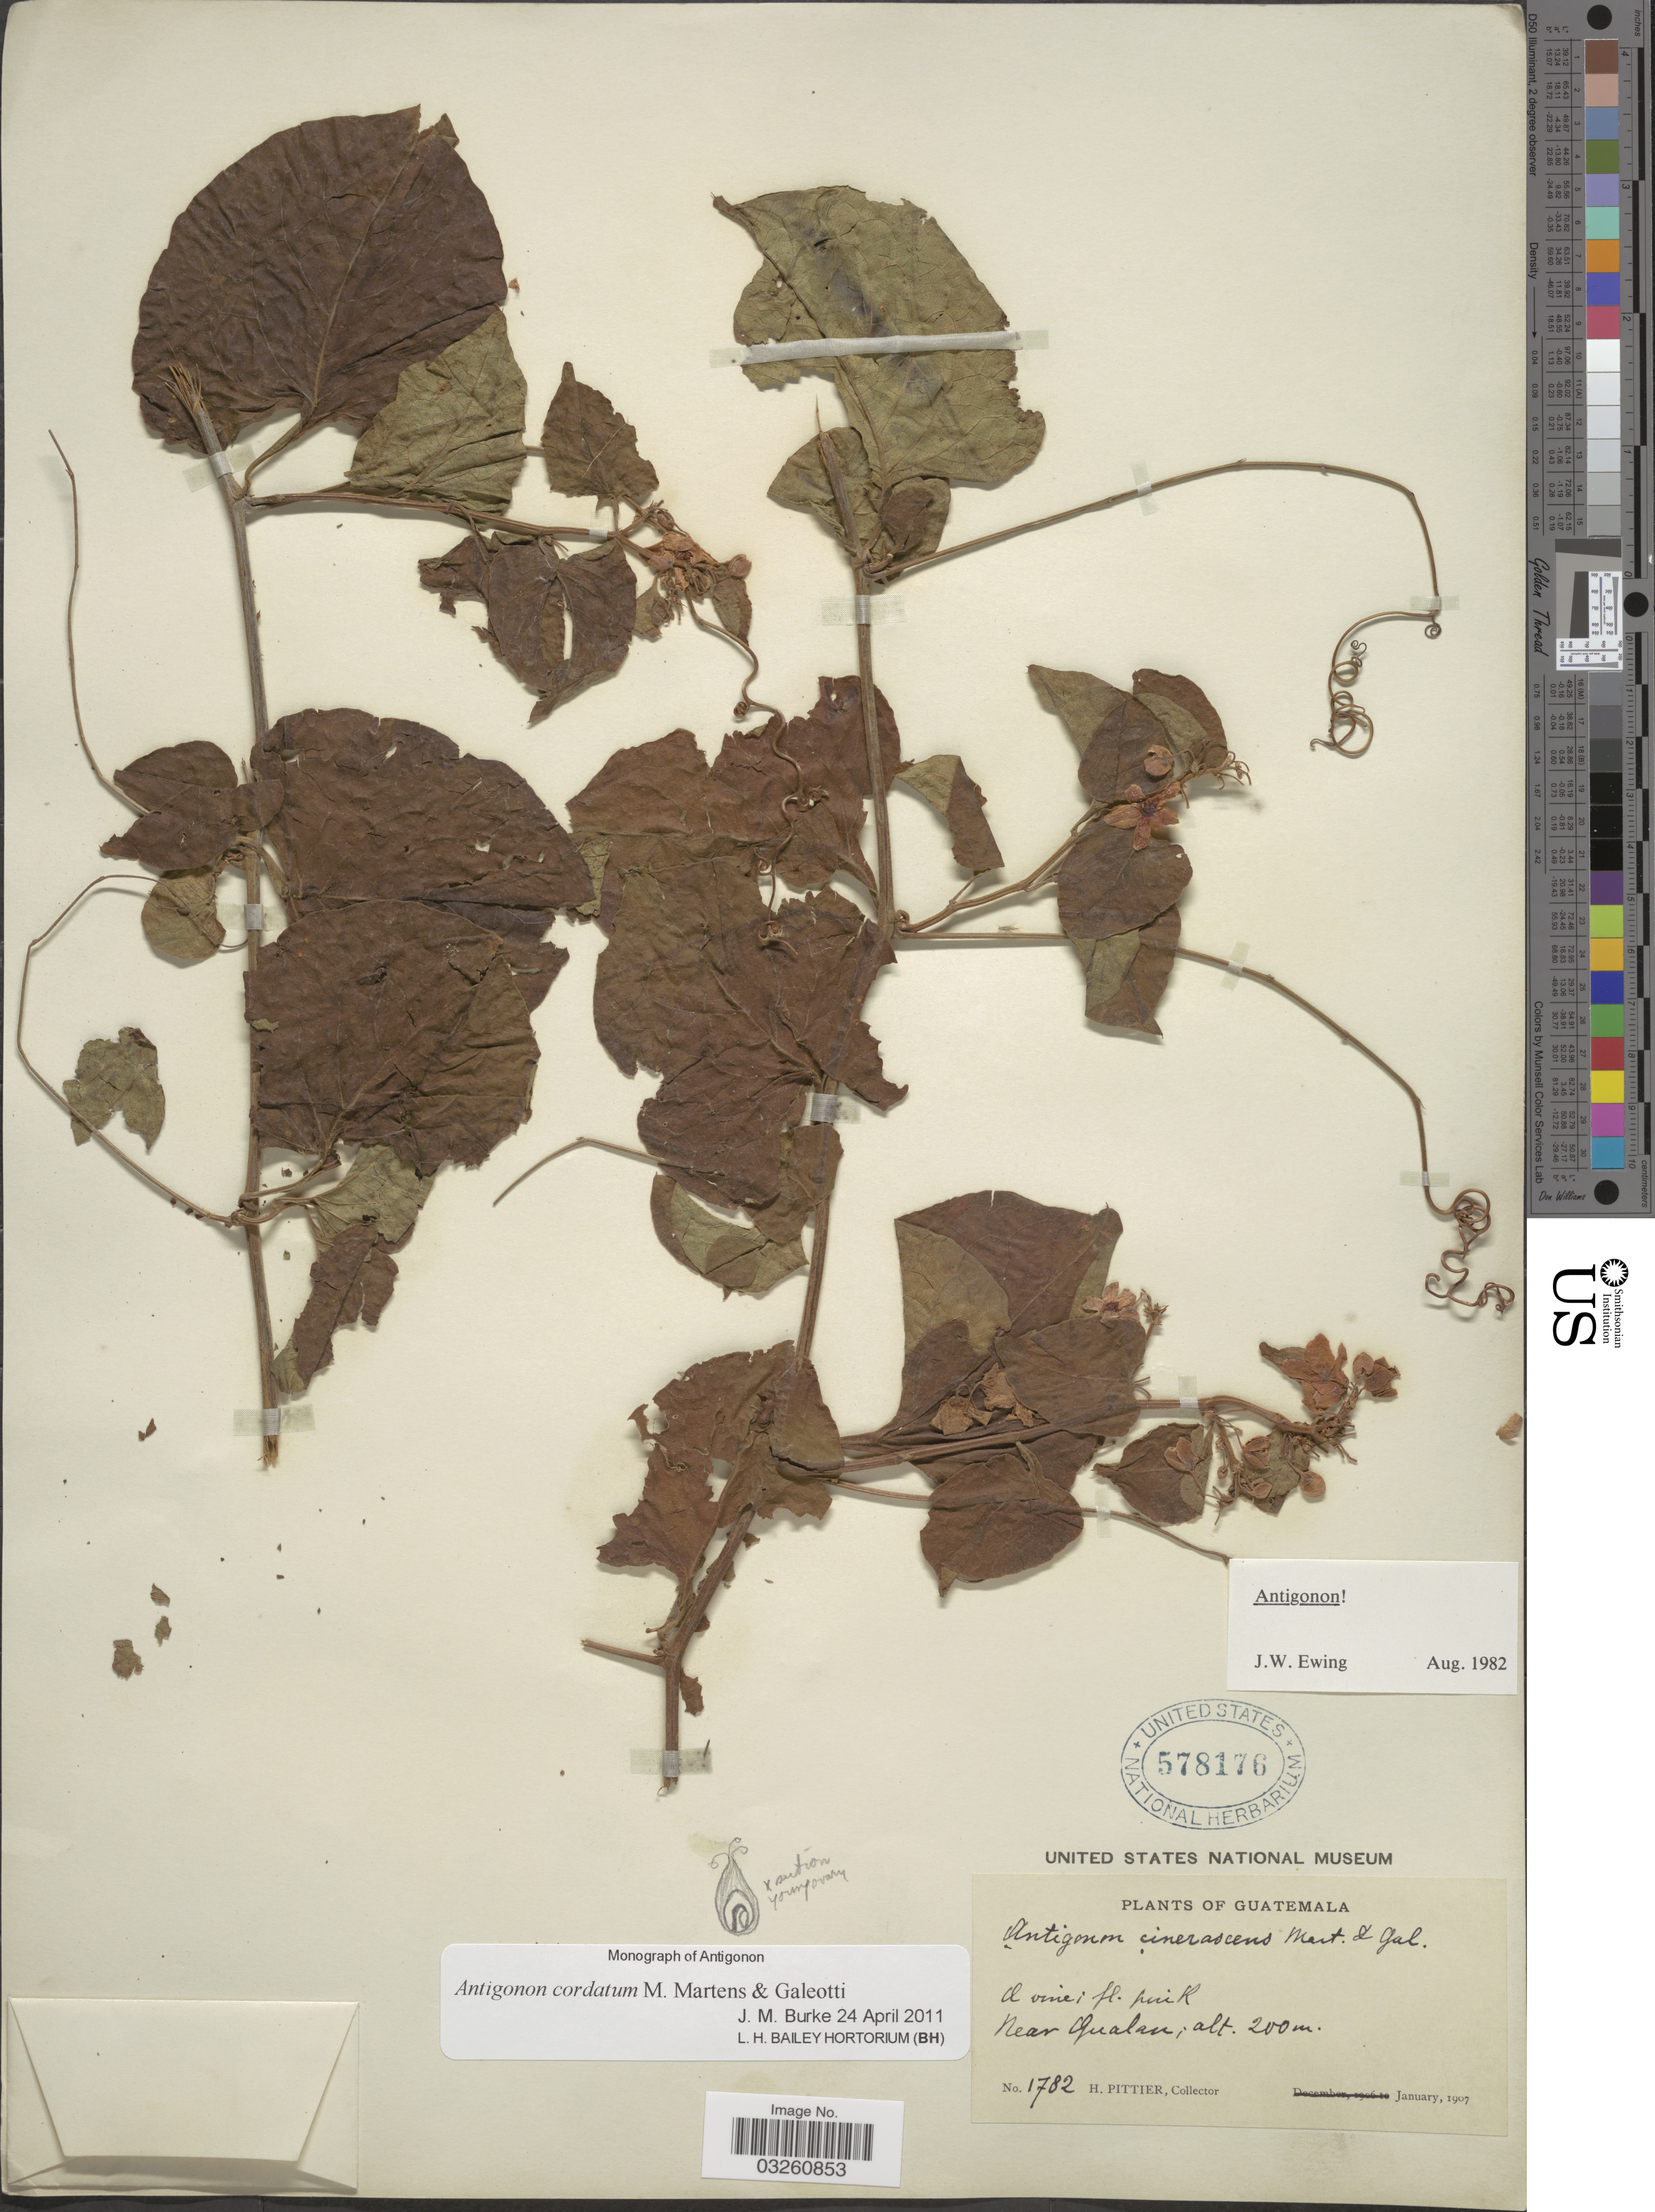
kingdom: Plantae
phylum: Tracheophyta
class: Magnoliopsida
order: Caryophyllales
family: Polygonaceae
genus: Antigonon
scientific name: Antigonon cordatum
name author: M. Martens & Galeotti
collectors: H. F. Pittier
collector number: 1782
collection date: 1907-01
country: Guatemala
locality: Near Gualan.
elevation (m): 200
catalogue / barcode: US 578176